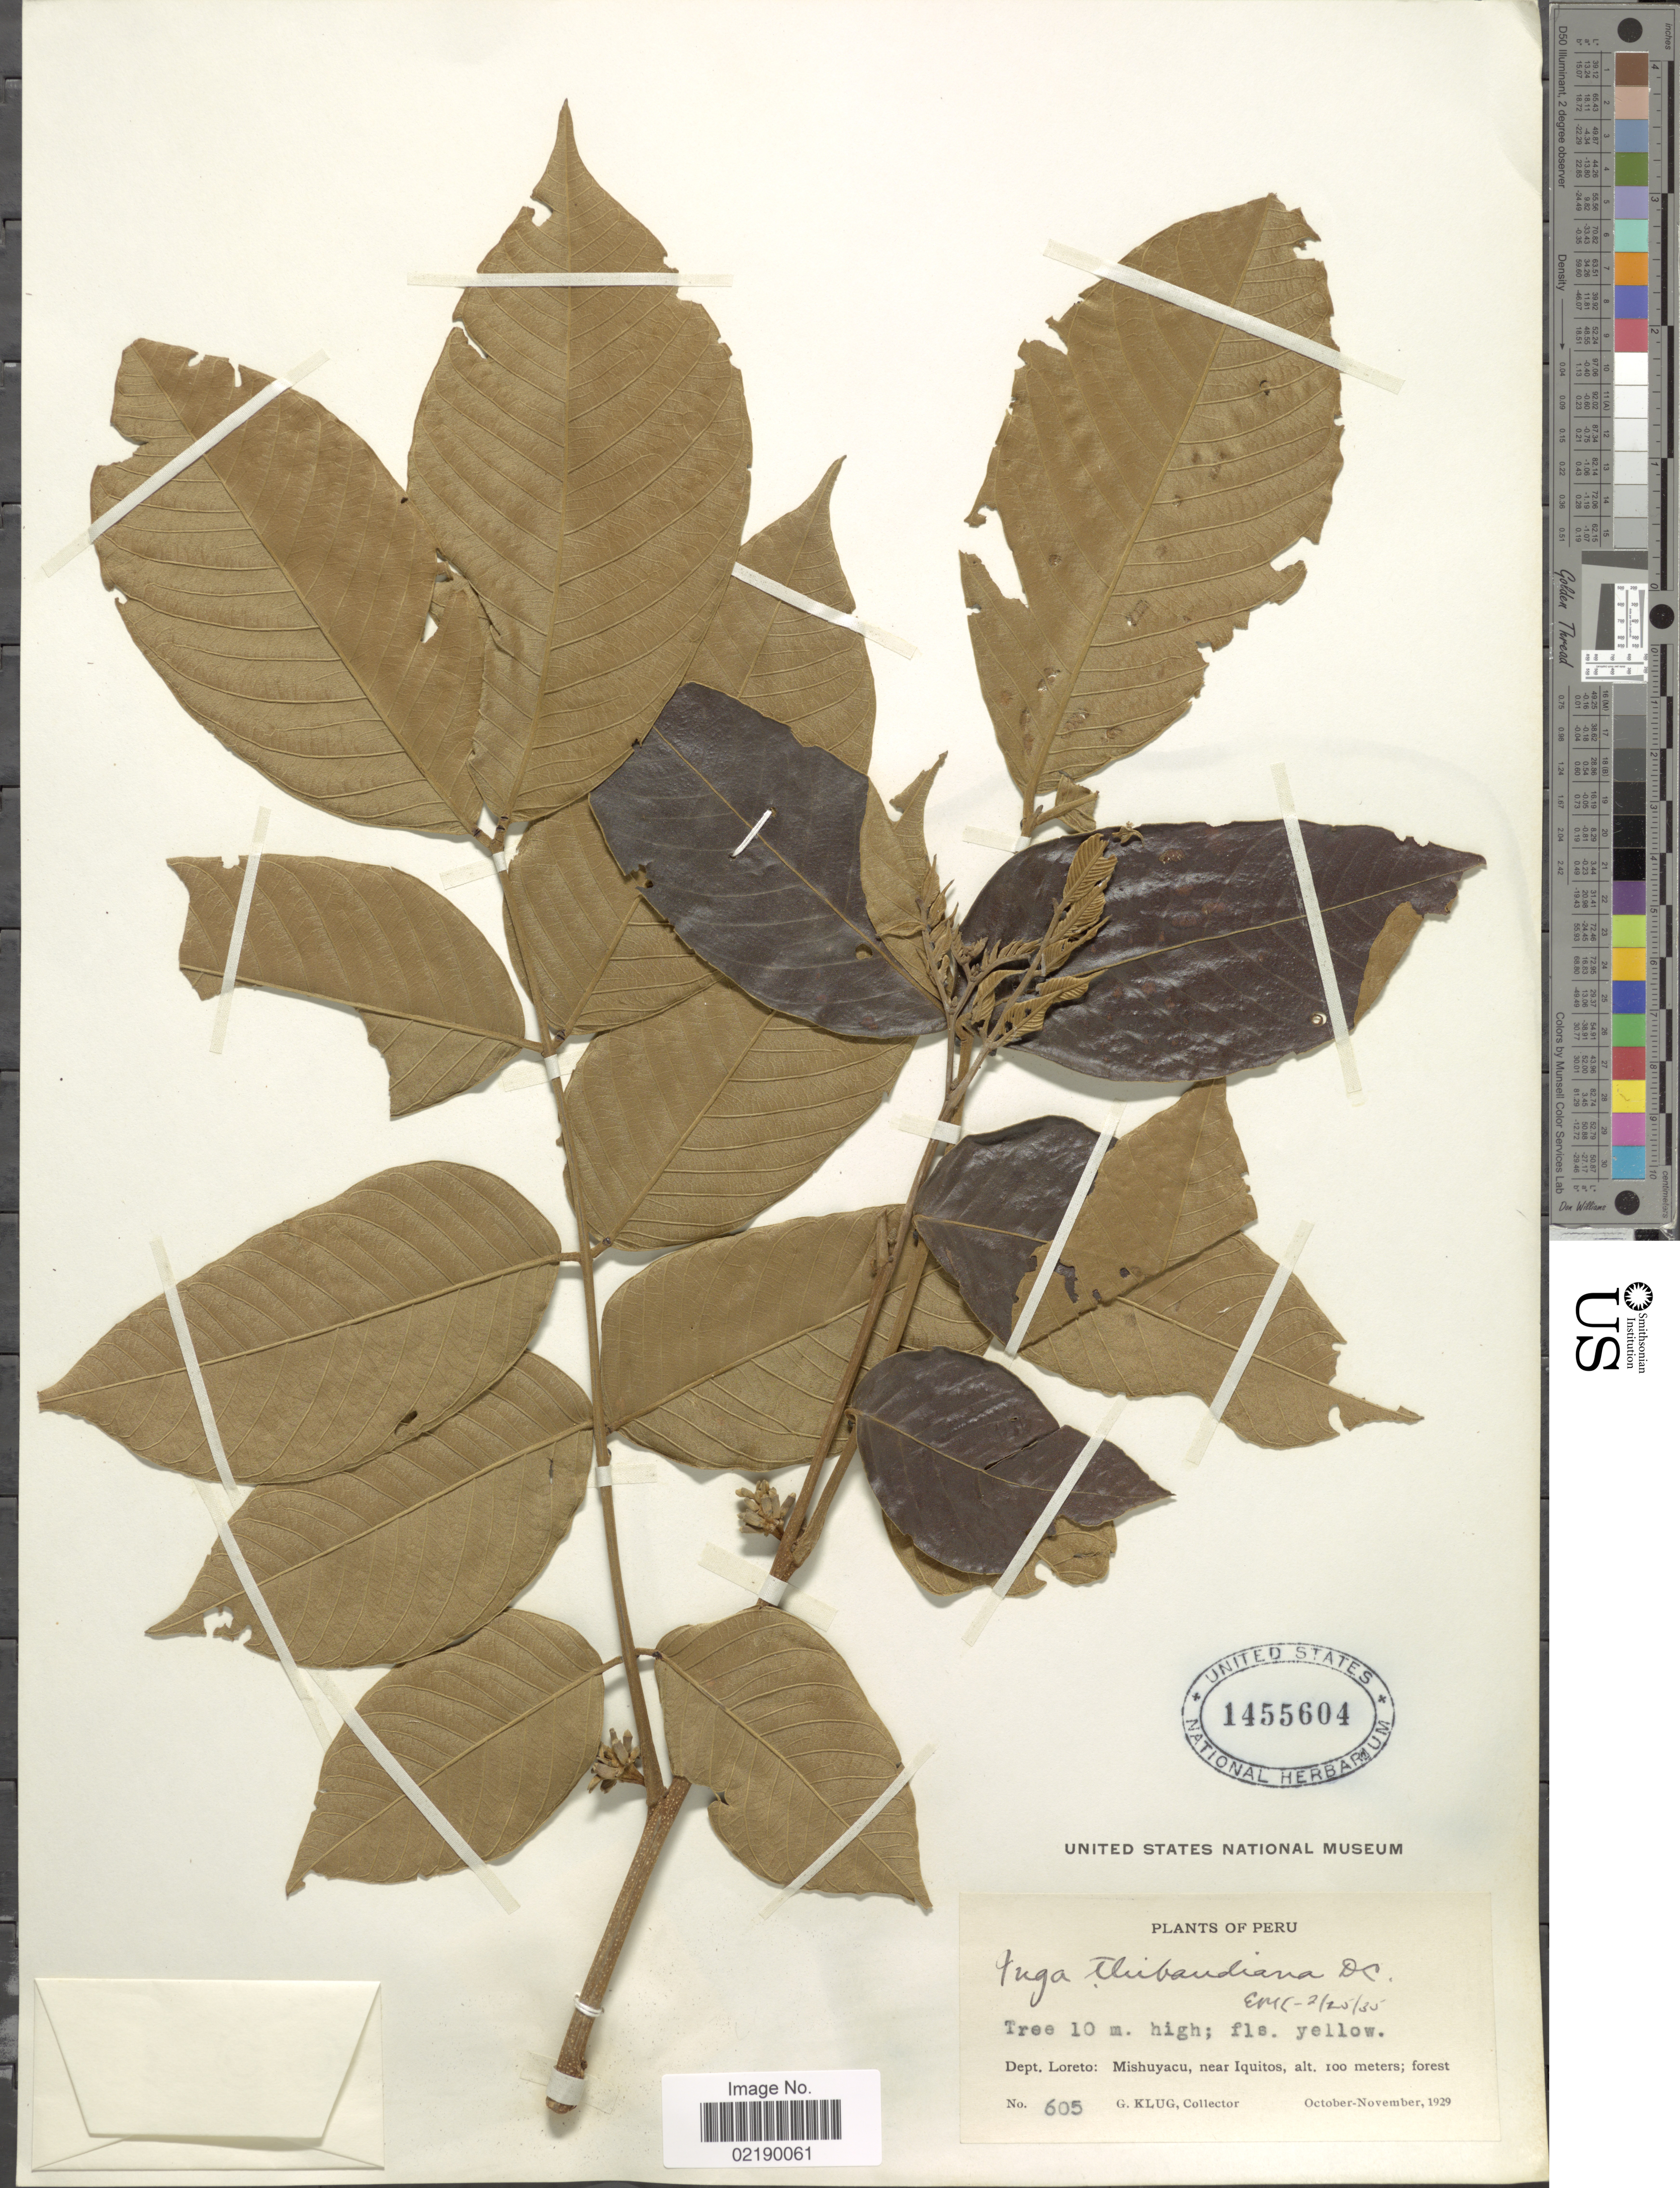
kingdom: Plantae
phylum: Tracheophyta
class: Magnoliopsida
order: Fabales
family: Fabaceae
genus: Inga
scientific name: Inga thibaudiana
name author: DC.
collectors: G. Klug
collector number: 605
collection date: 1929-10/1929-11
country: Peru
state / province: Loreto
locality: Mishuyacu, near Iquitos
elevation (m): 100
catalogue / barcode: US 1455604